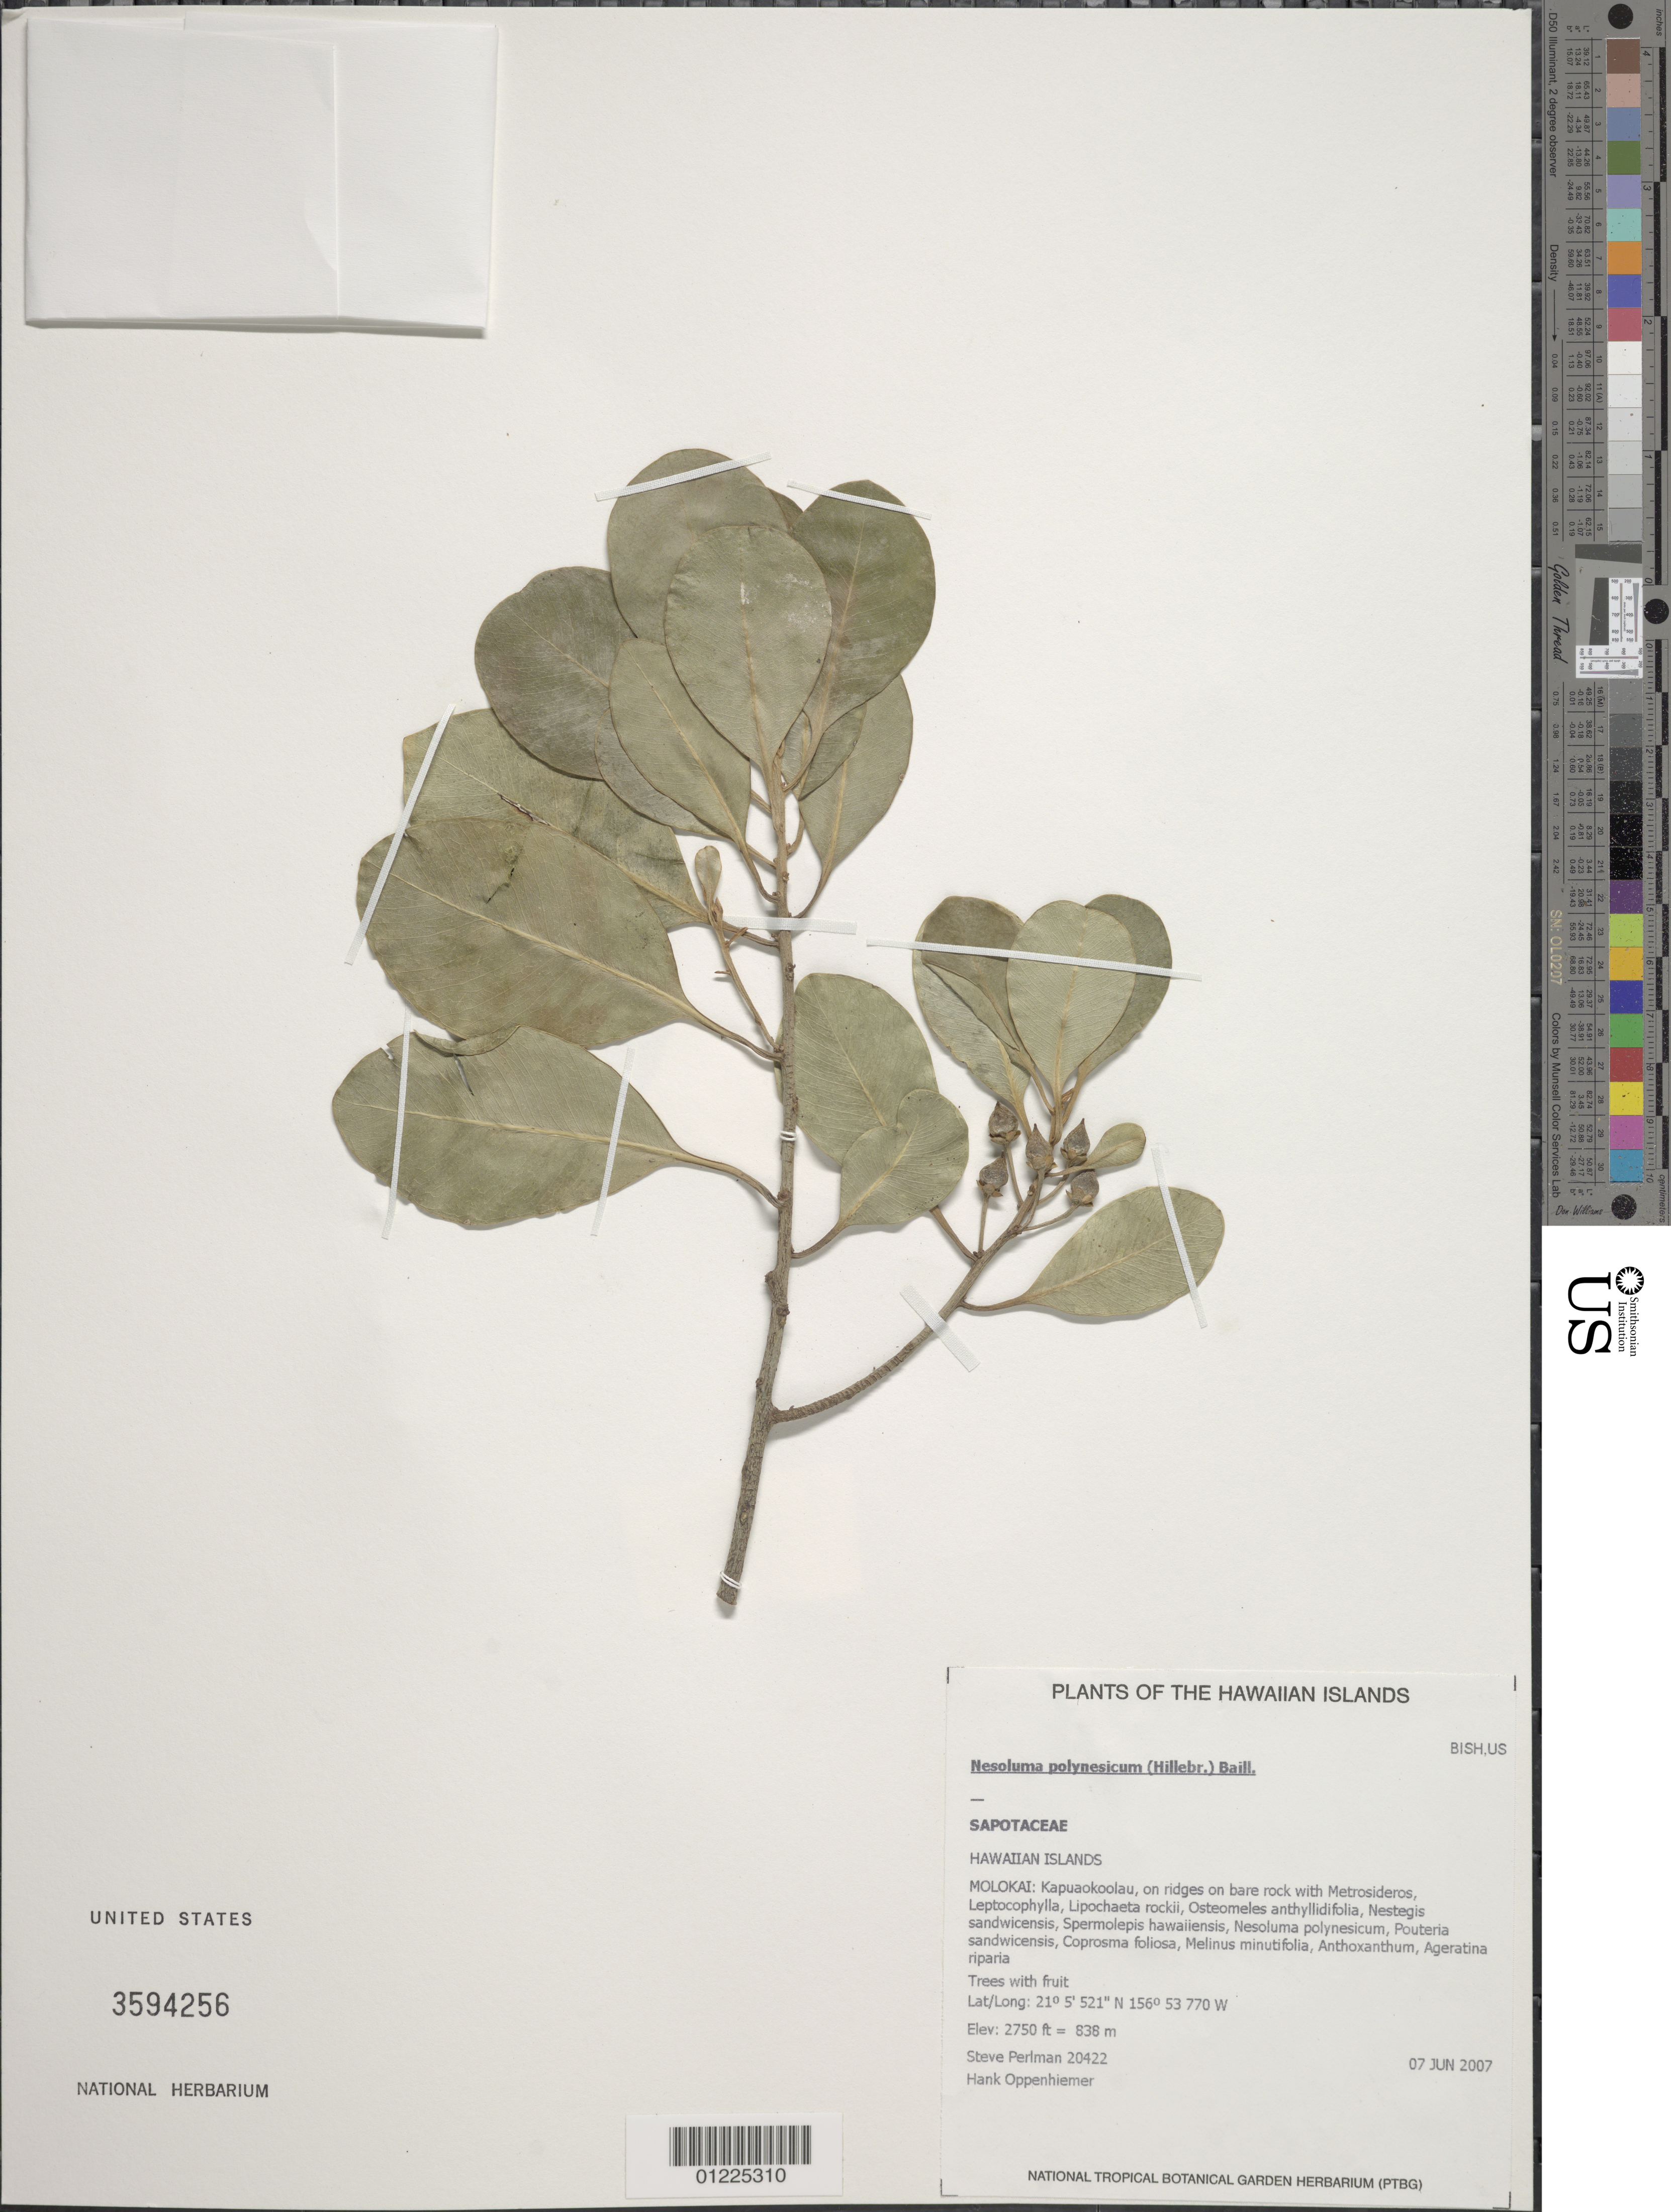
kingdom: Plantae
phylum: Tracheophyta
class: Magnoliopsida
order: Ericales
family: Sapotaceae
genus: Nesoluma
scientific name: Nesoluma polynesicum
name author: (Hillebr.) Baill.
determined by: Wagner, W. L., (BOT), Smithsonian Institution - National Museum of Natural History (UNITED STATES)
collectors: S. P. Perlman & H. L. Oppenheimer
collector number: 20422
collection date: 2007-06-07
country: United States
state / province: Hawaii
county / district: Maui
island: Moloka'i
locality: Kapuaokoolau.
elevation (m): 838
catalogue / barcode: US 3594256